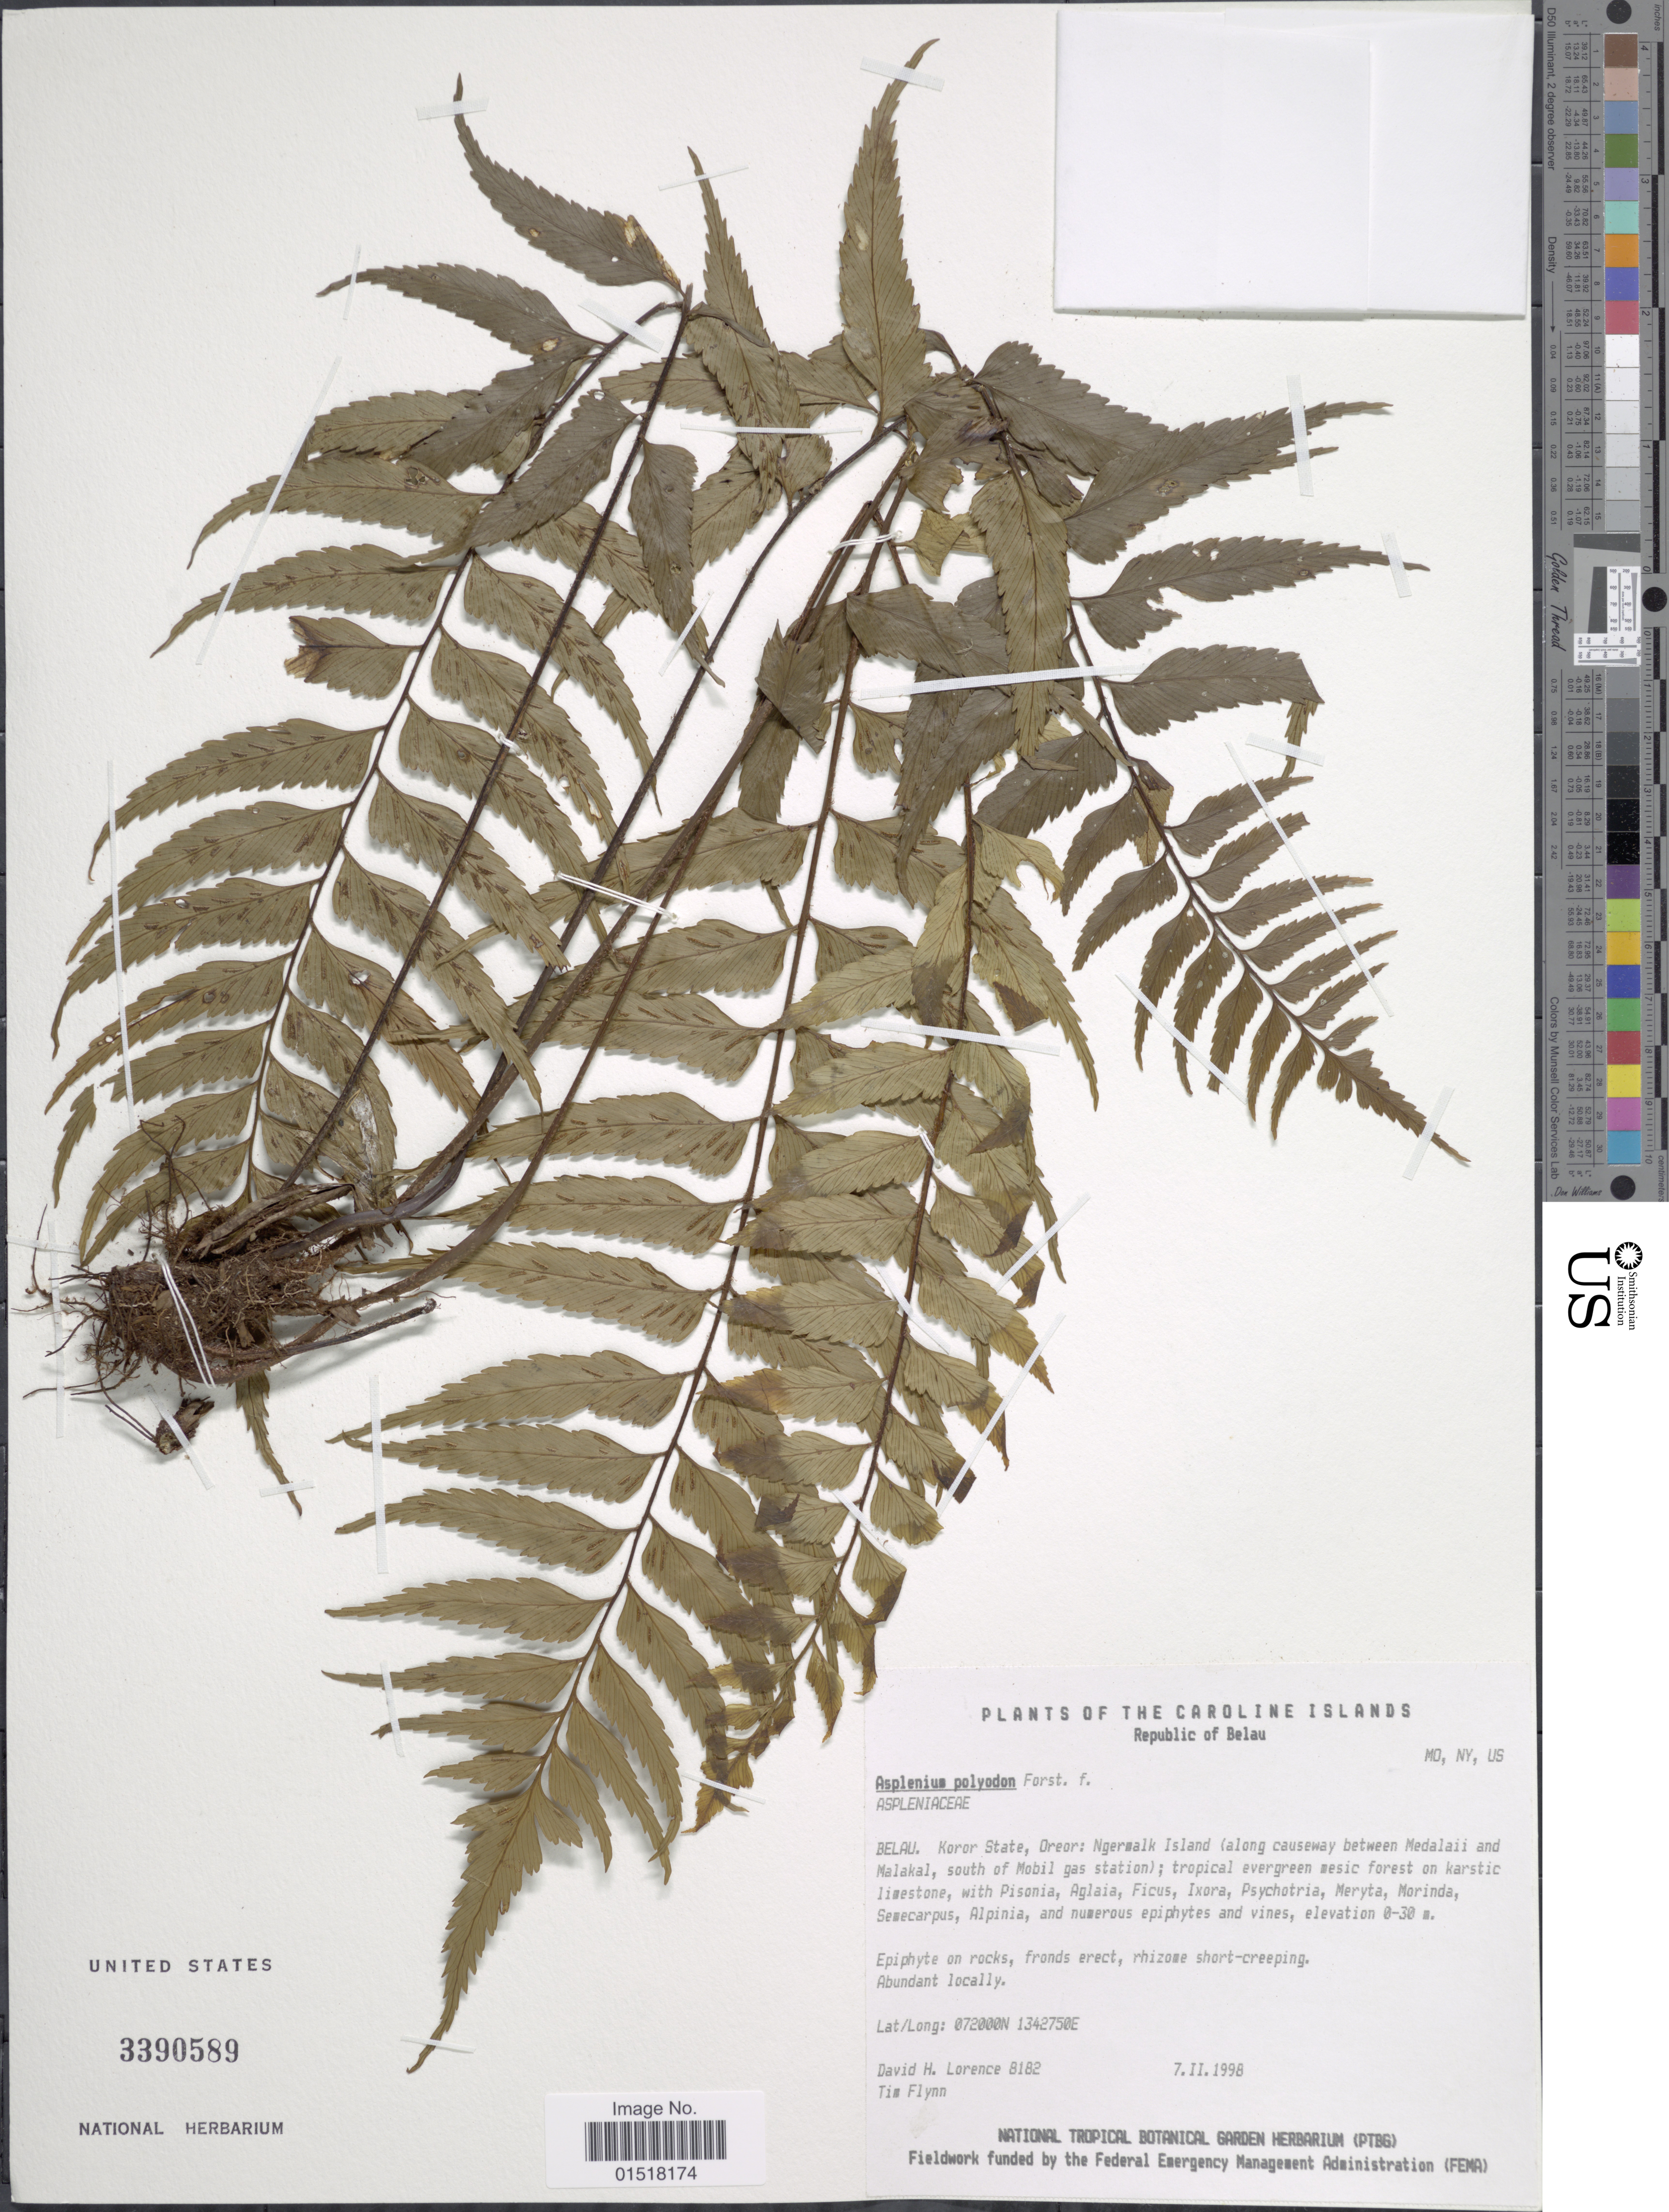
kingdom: Plantae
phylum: Tracheophyta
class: Polypodiopsida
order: Polypodiales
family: Aspleniaceae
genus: Asplenium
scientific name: Asplenium polyodon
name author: G. Forst.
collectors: D. Lorence & T. Flynn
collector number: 8182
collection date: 1998-02-07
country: Palau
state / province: Koror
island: Ngermalk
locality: Koror State, Oreor: Ngermalk Island (along causeway between Medalaii and Malakal, south of Mobil gas station).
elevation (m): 0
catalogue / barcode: US 3390589